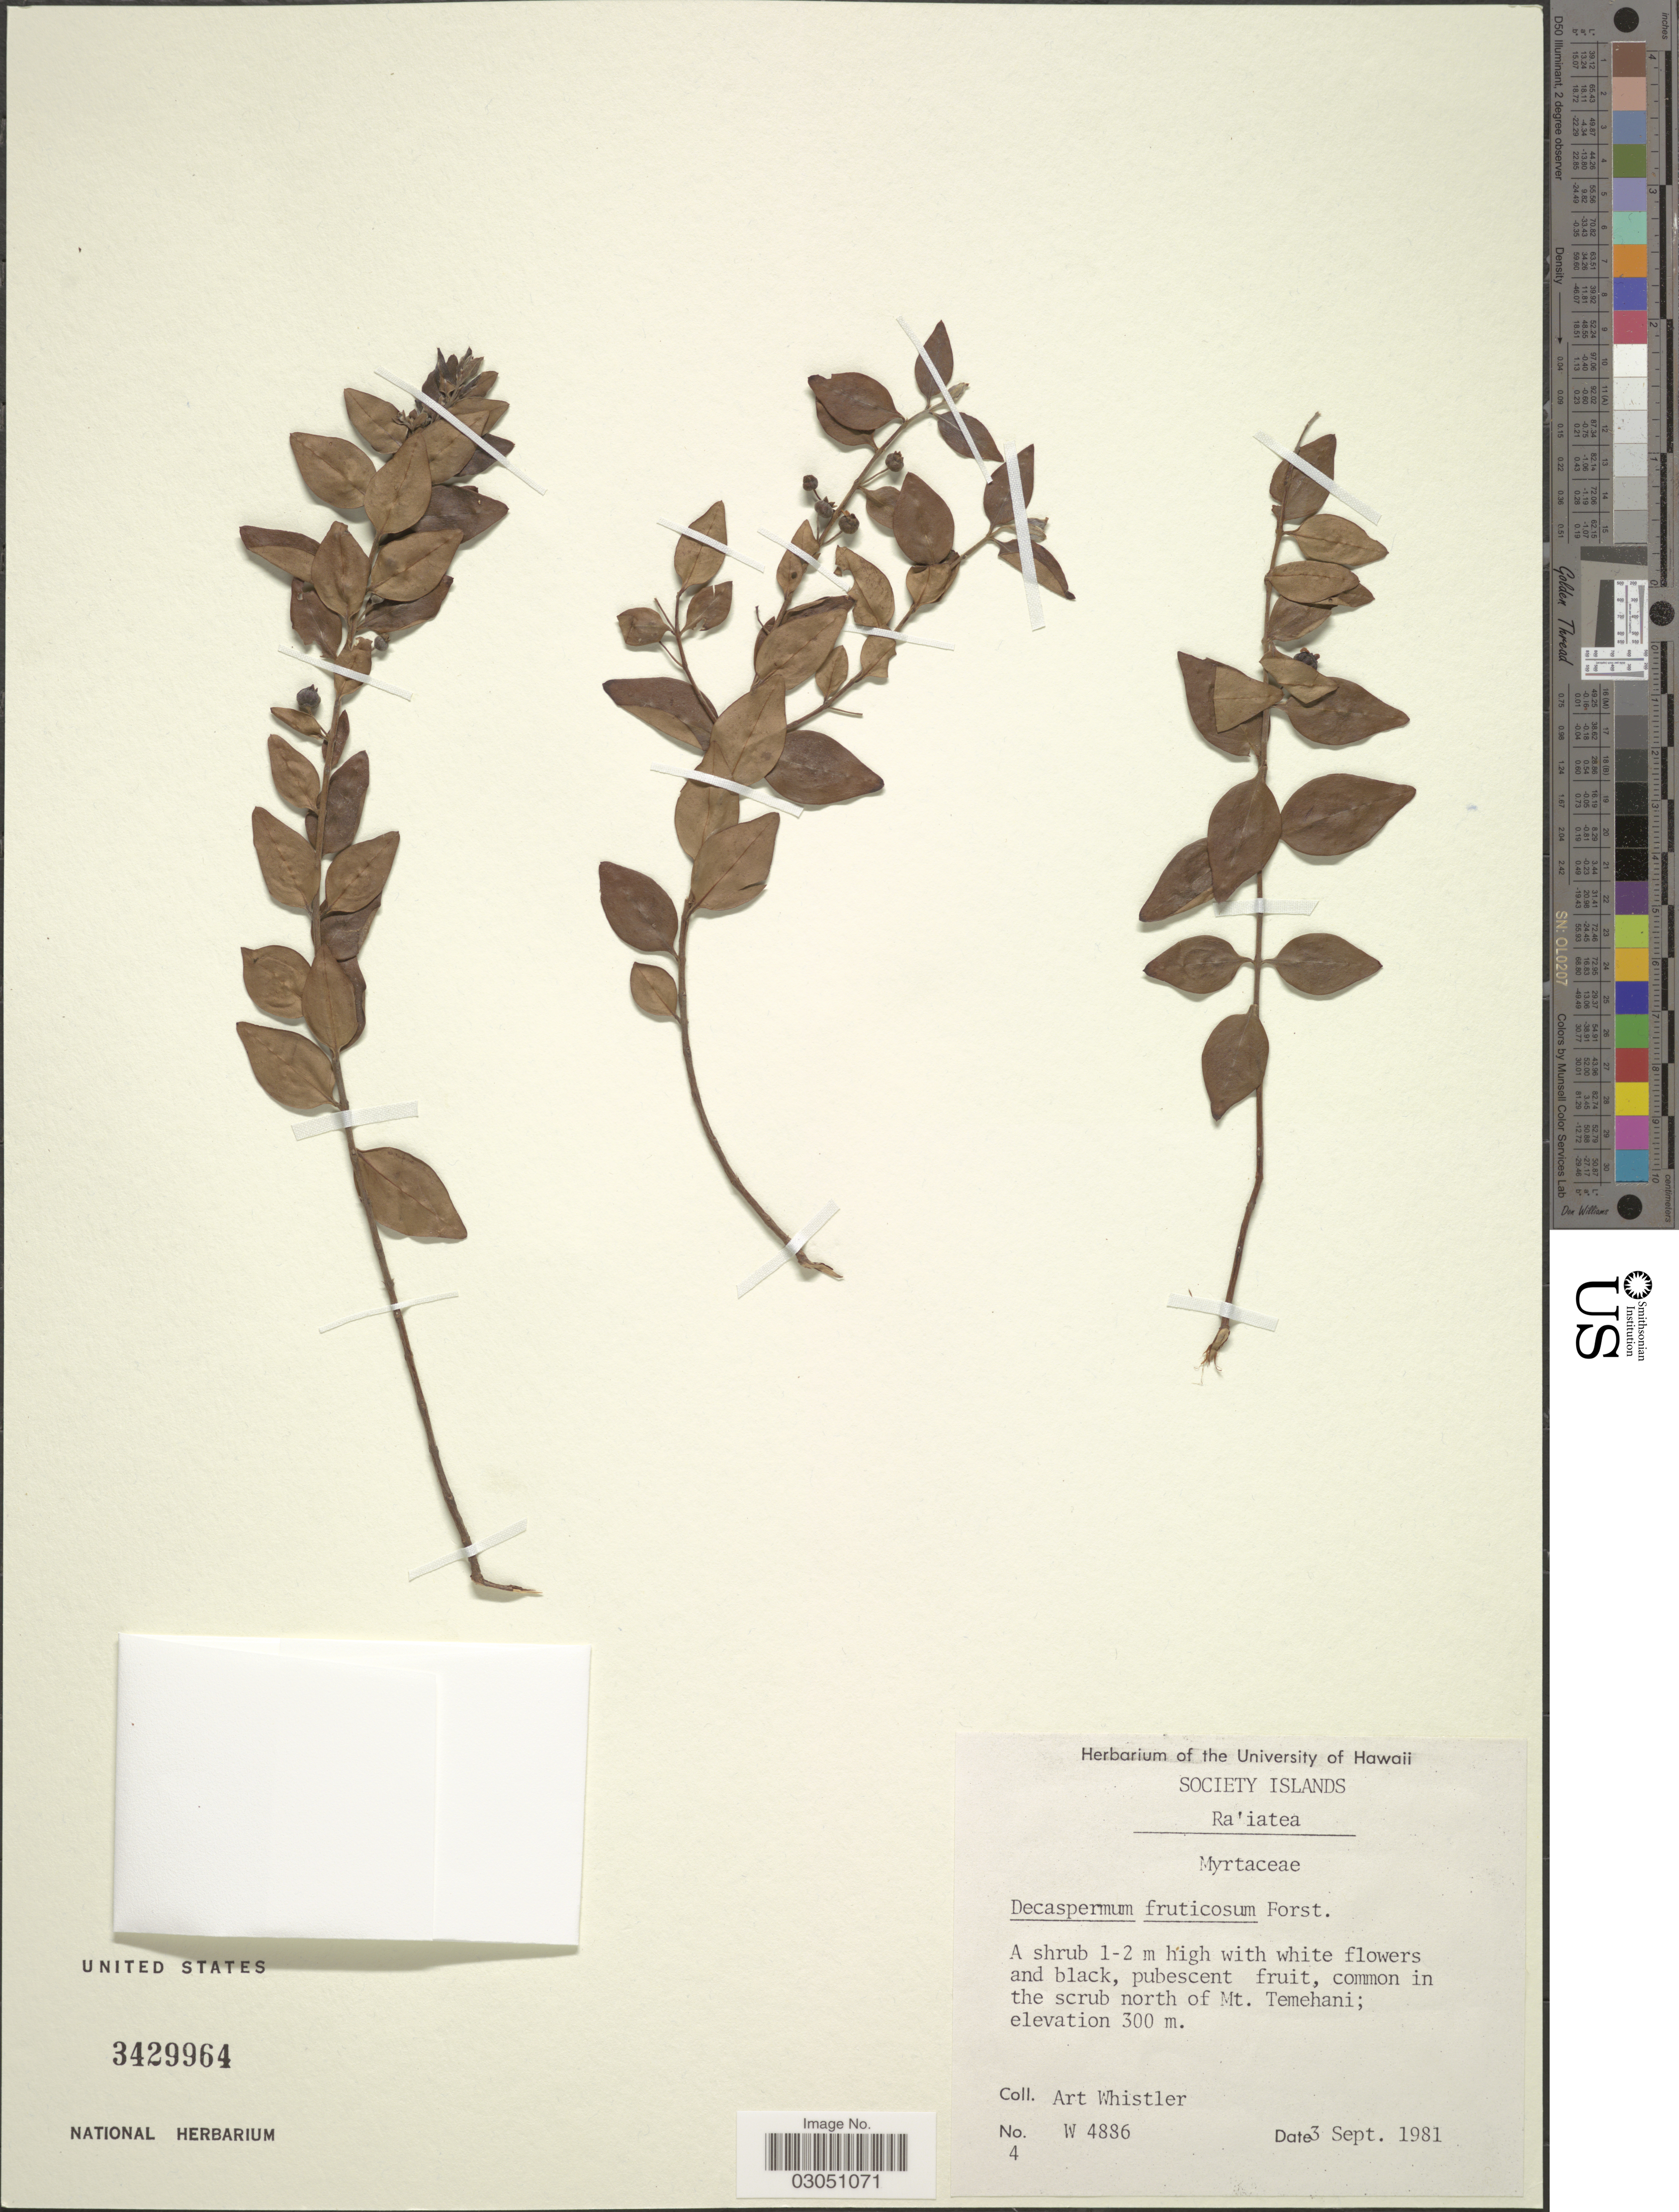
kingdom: Plantae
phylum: Tracheophyta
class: Magnoliopsida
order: Myrtales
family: Myrtaceae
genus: Decaspermum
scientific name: Decaspermum fruticosum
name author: J.R. Forst. & G. Forst.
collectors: A. Whistler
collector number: W4886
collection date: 1981-09-03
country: French Polynesia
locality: Society Islands. Ra'iatea. In the scrub north of Mt. Temehani.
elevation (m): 300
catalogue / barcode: US 3429964